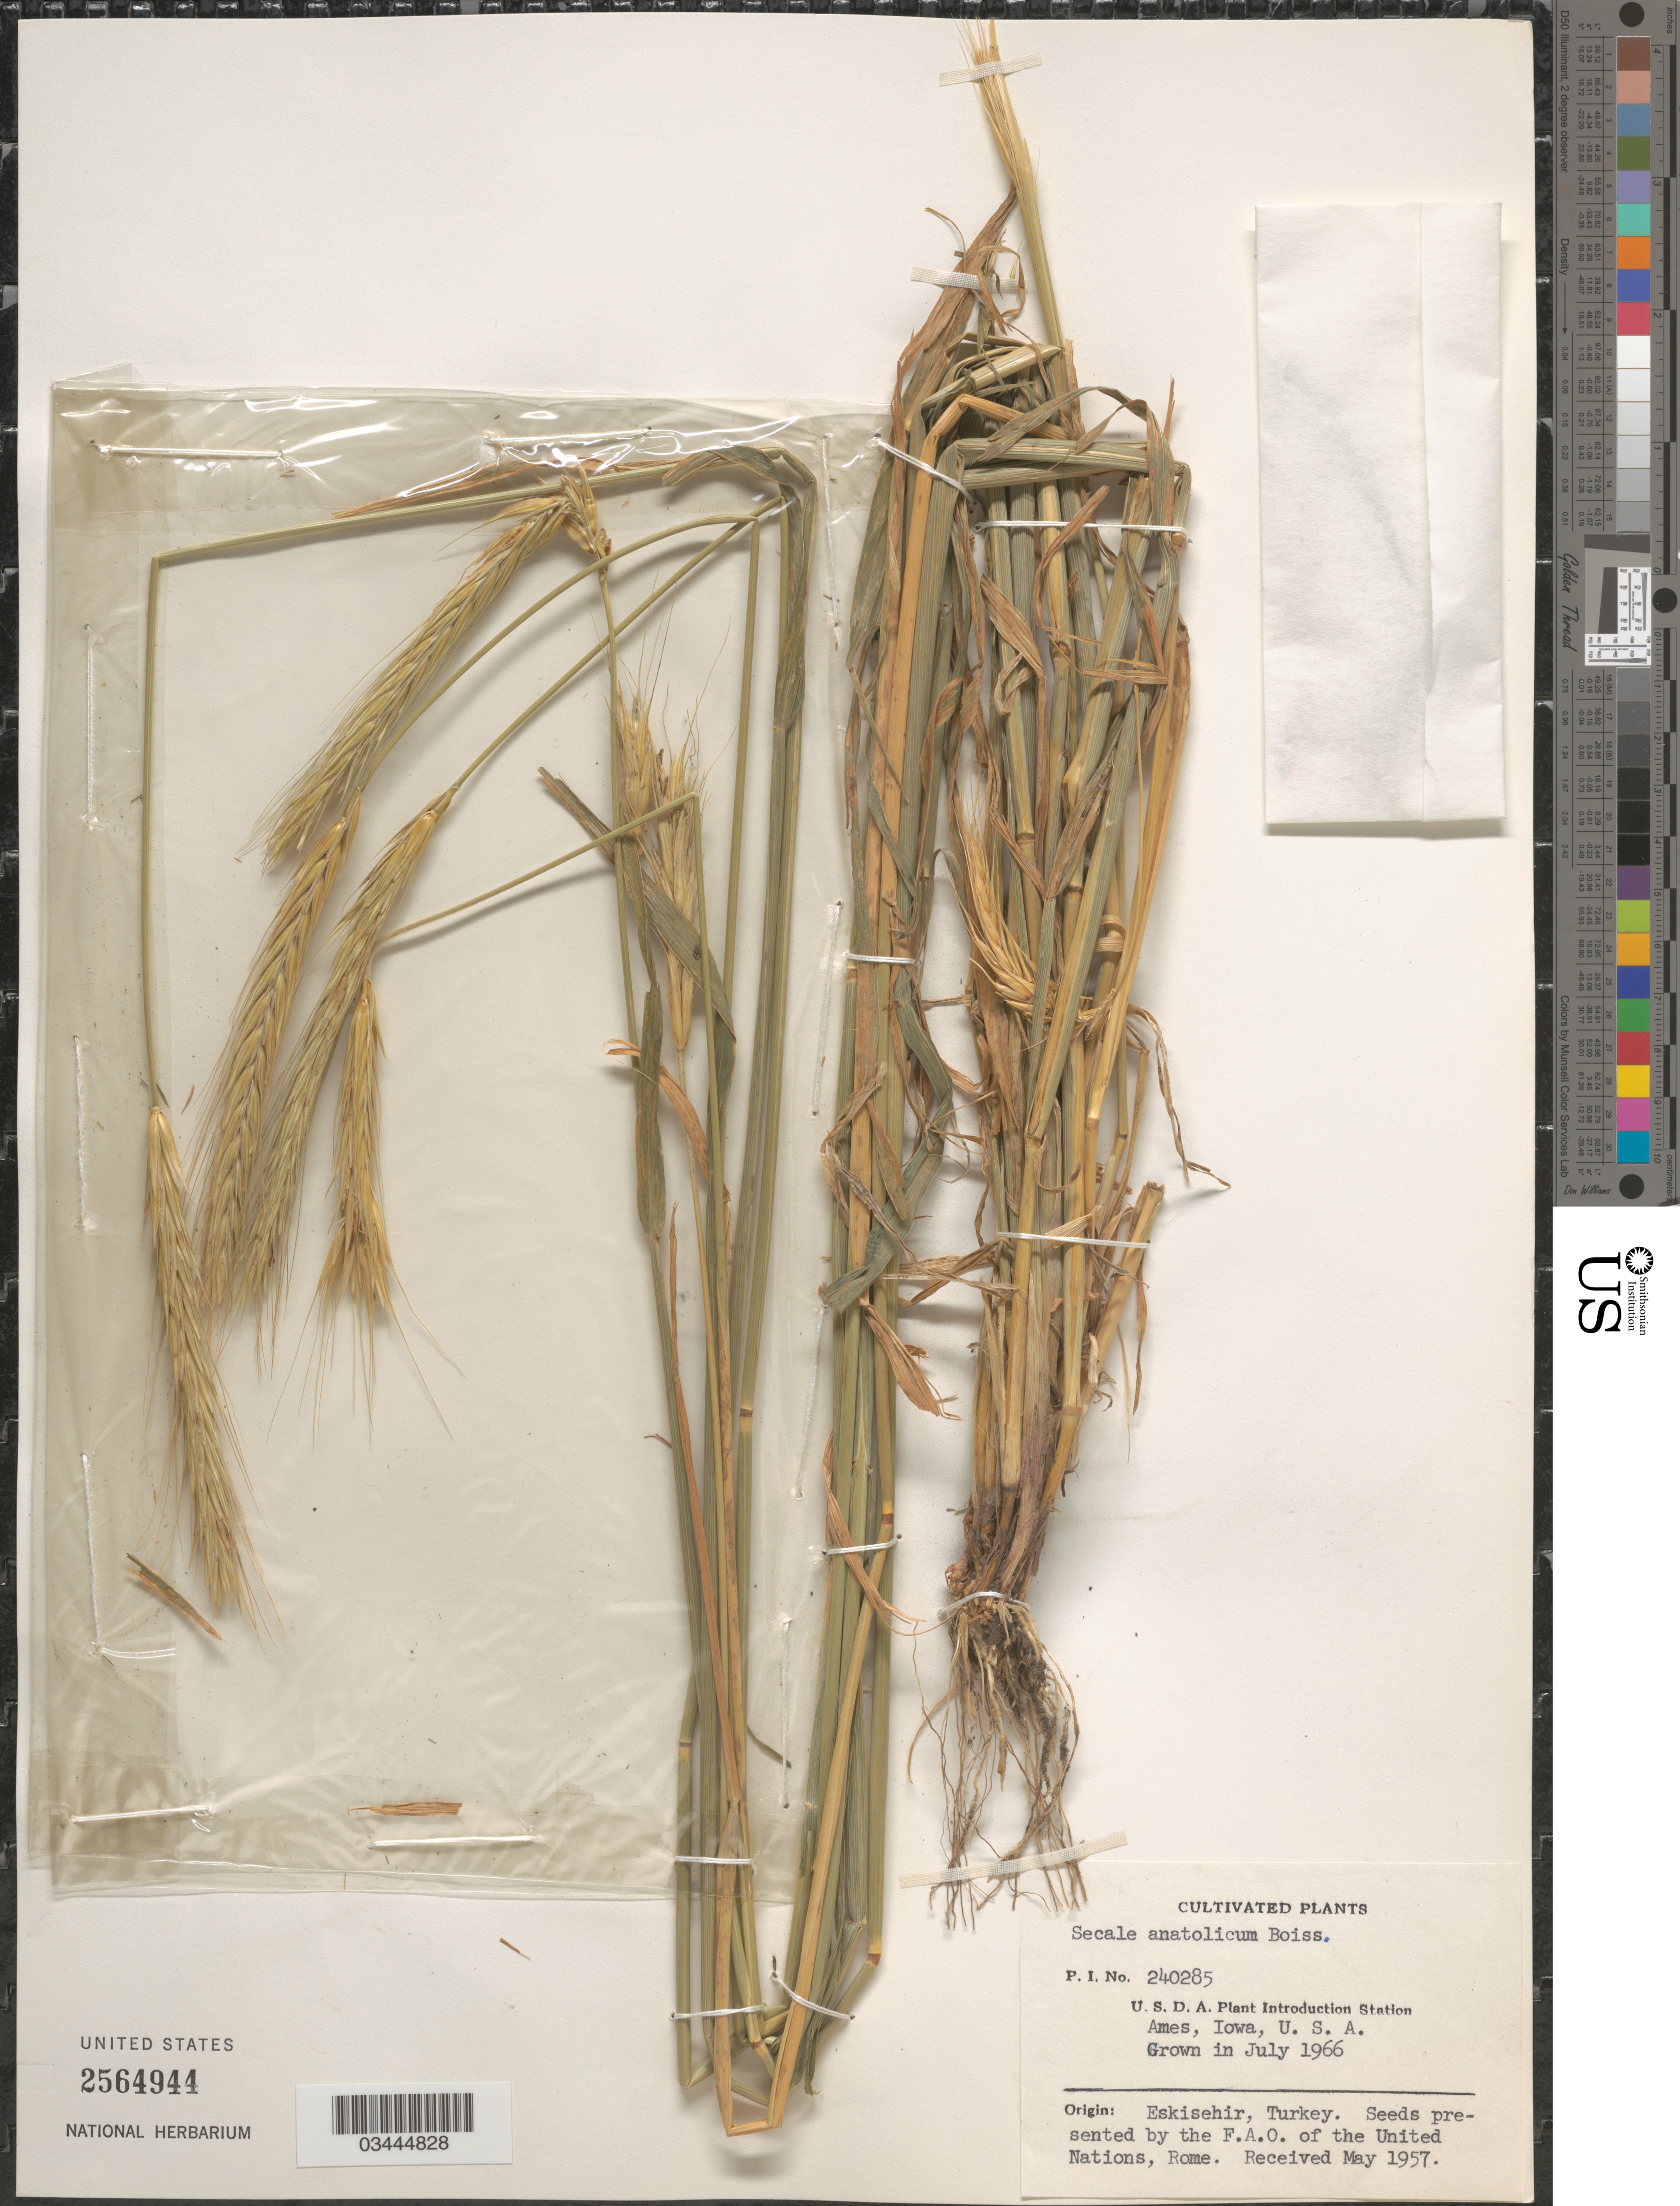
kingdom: Plantae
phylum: Tracheophyta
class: Liliopsida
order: Poales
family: Poaceae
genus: Secale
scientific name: Secale anatolicum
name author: Boiss.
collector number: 240285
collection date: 1966-07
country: United States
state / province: Iowa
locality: U.S.D.A. Plant Introduction Station. Ames.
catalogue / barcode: US 2564944